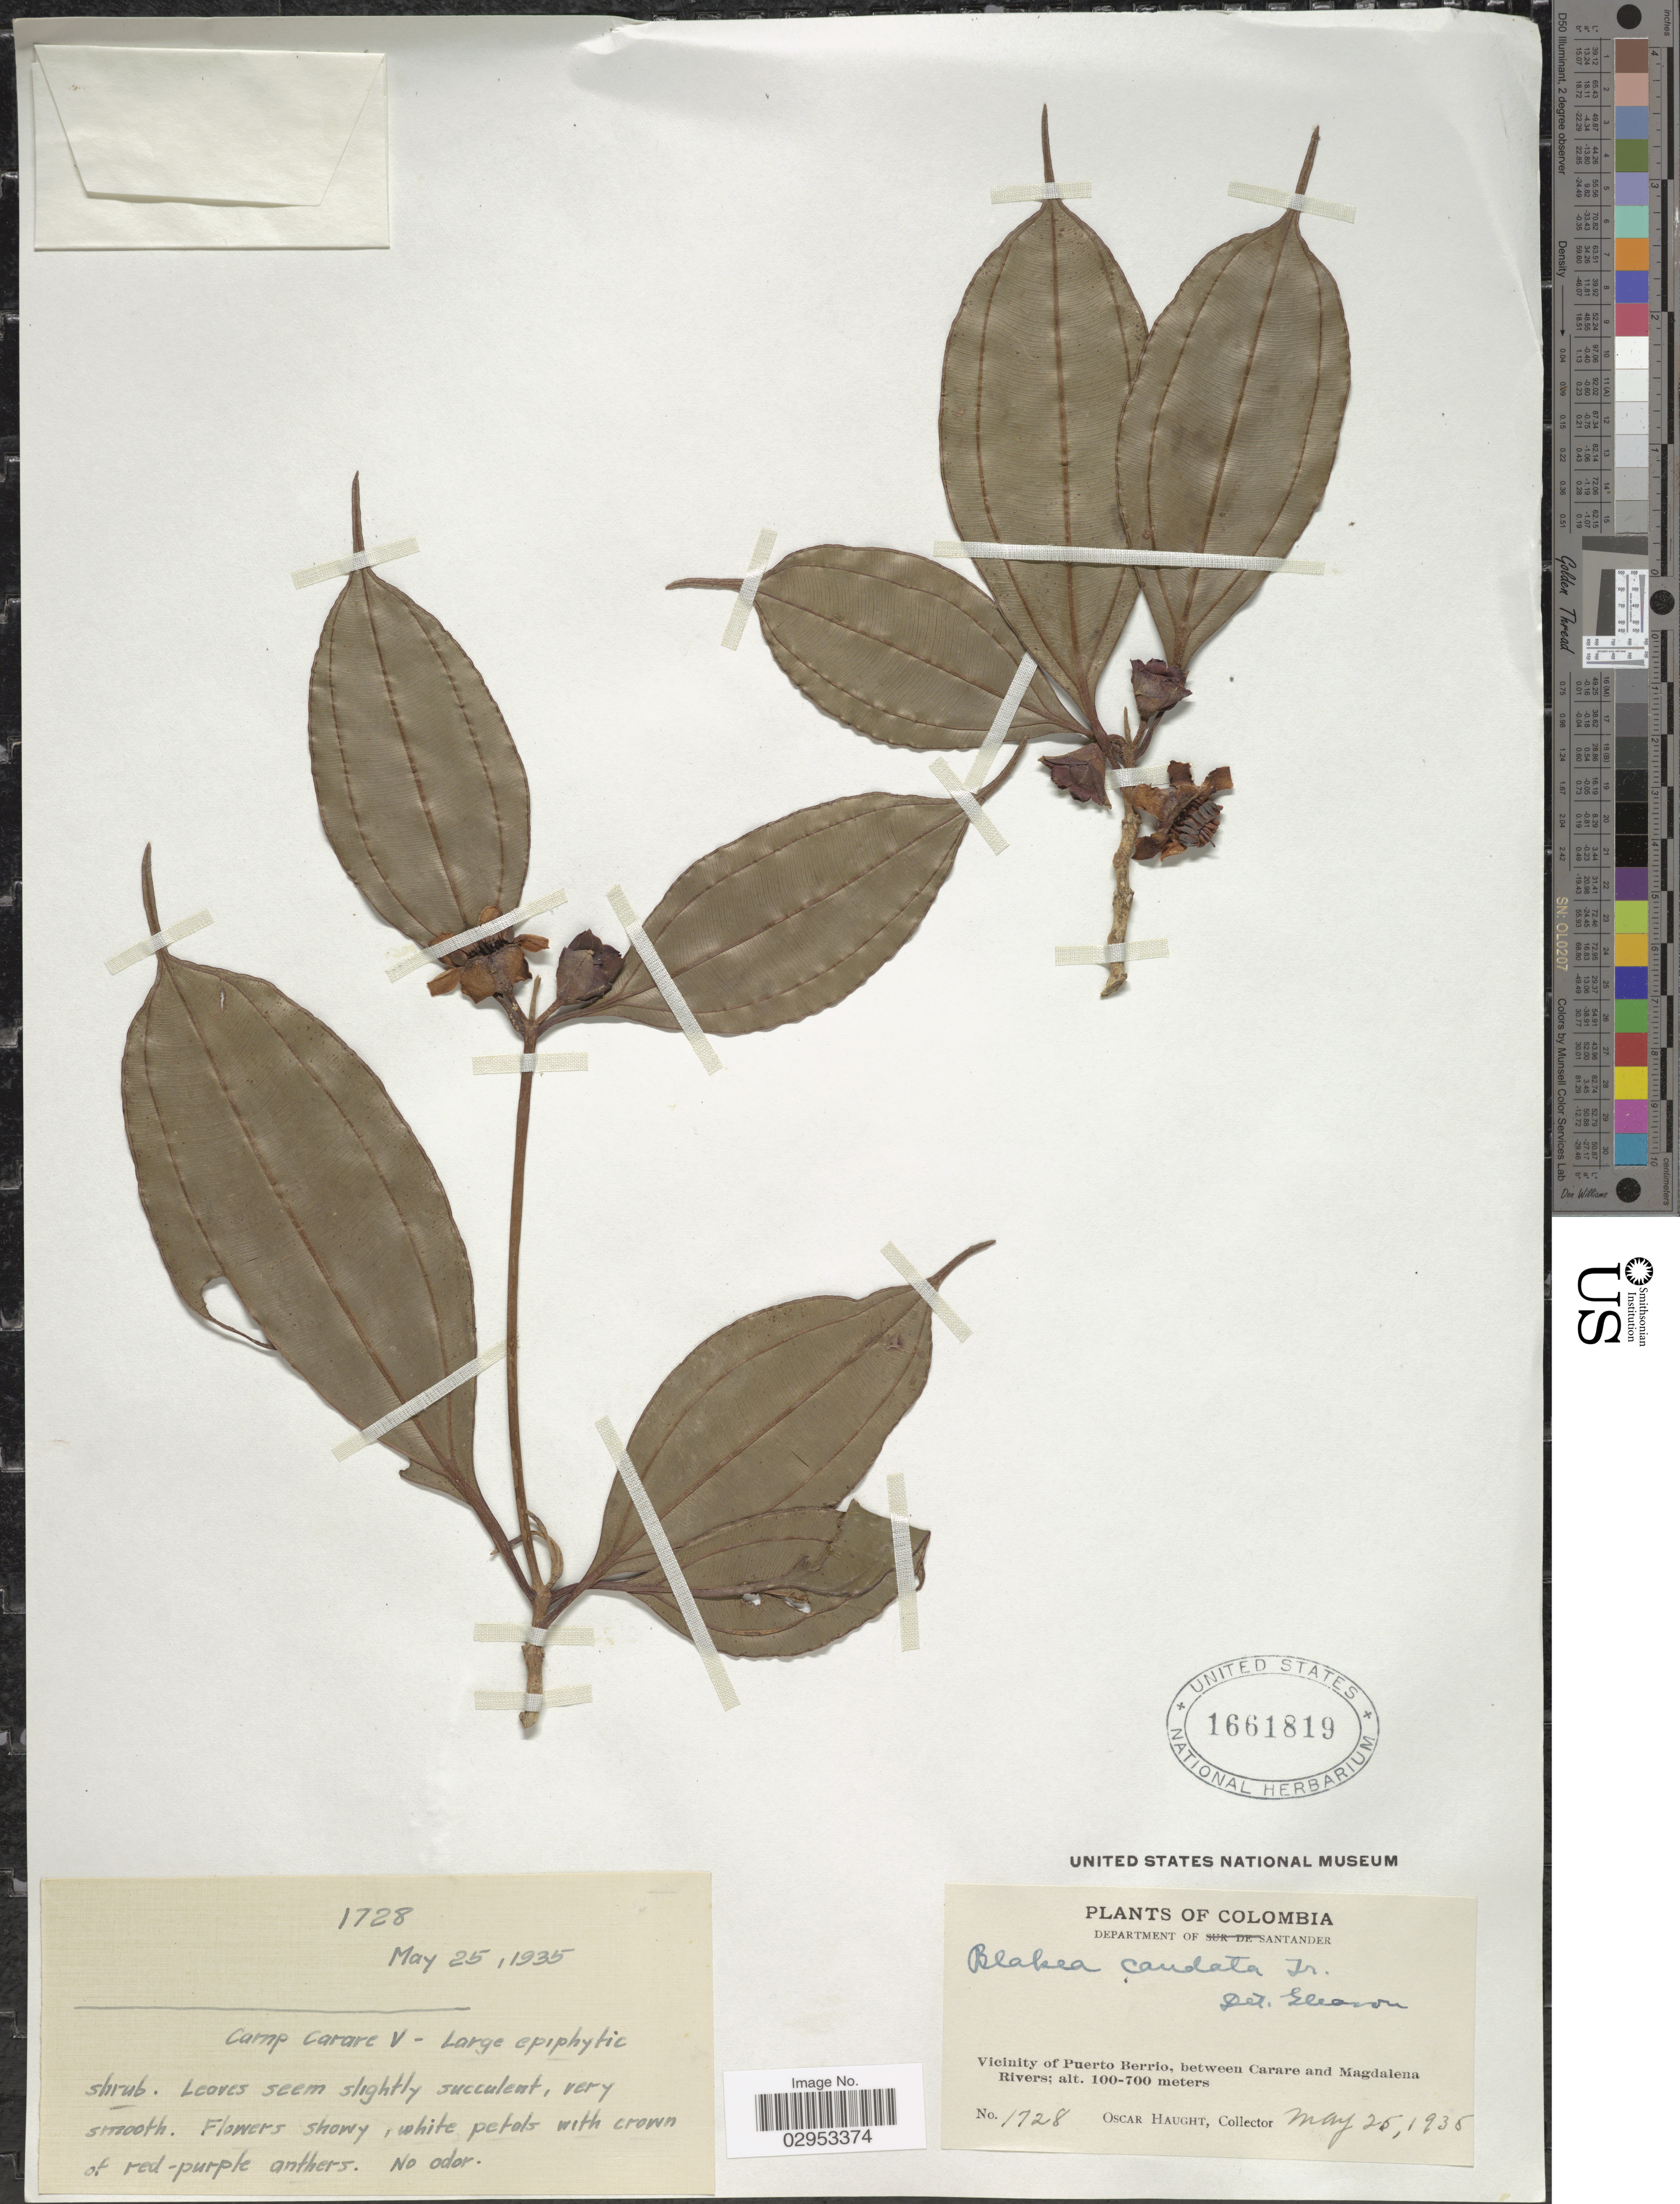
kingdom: Plantae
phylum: Tracheophyta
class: Magnoliopsida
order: Myrtales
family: Melastomataceae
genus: Blakea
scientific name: Blakea rosea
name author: D. Don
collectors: O. L. Haught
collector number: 1728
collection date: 1935-05-25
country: Colombia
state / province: Santander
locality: Department of Santander. Vicinity of Puerto Berrio, between Carare and Magdalena Rivers. Camp Carare V.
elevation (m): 100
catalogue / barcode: US 1661819